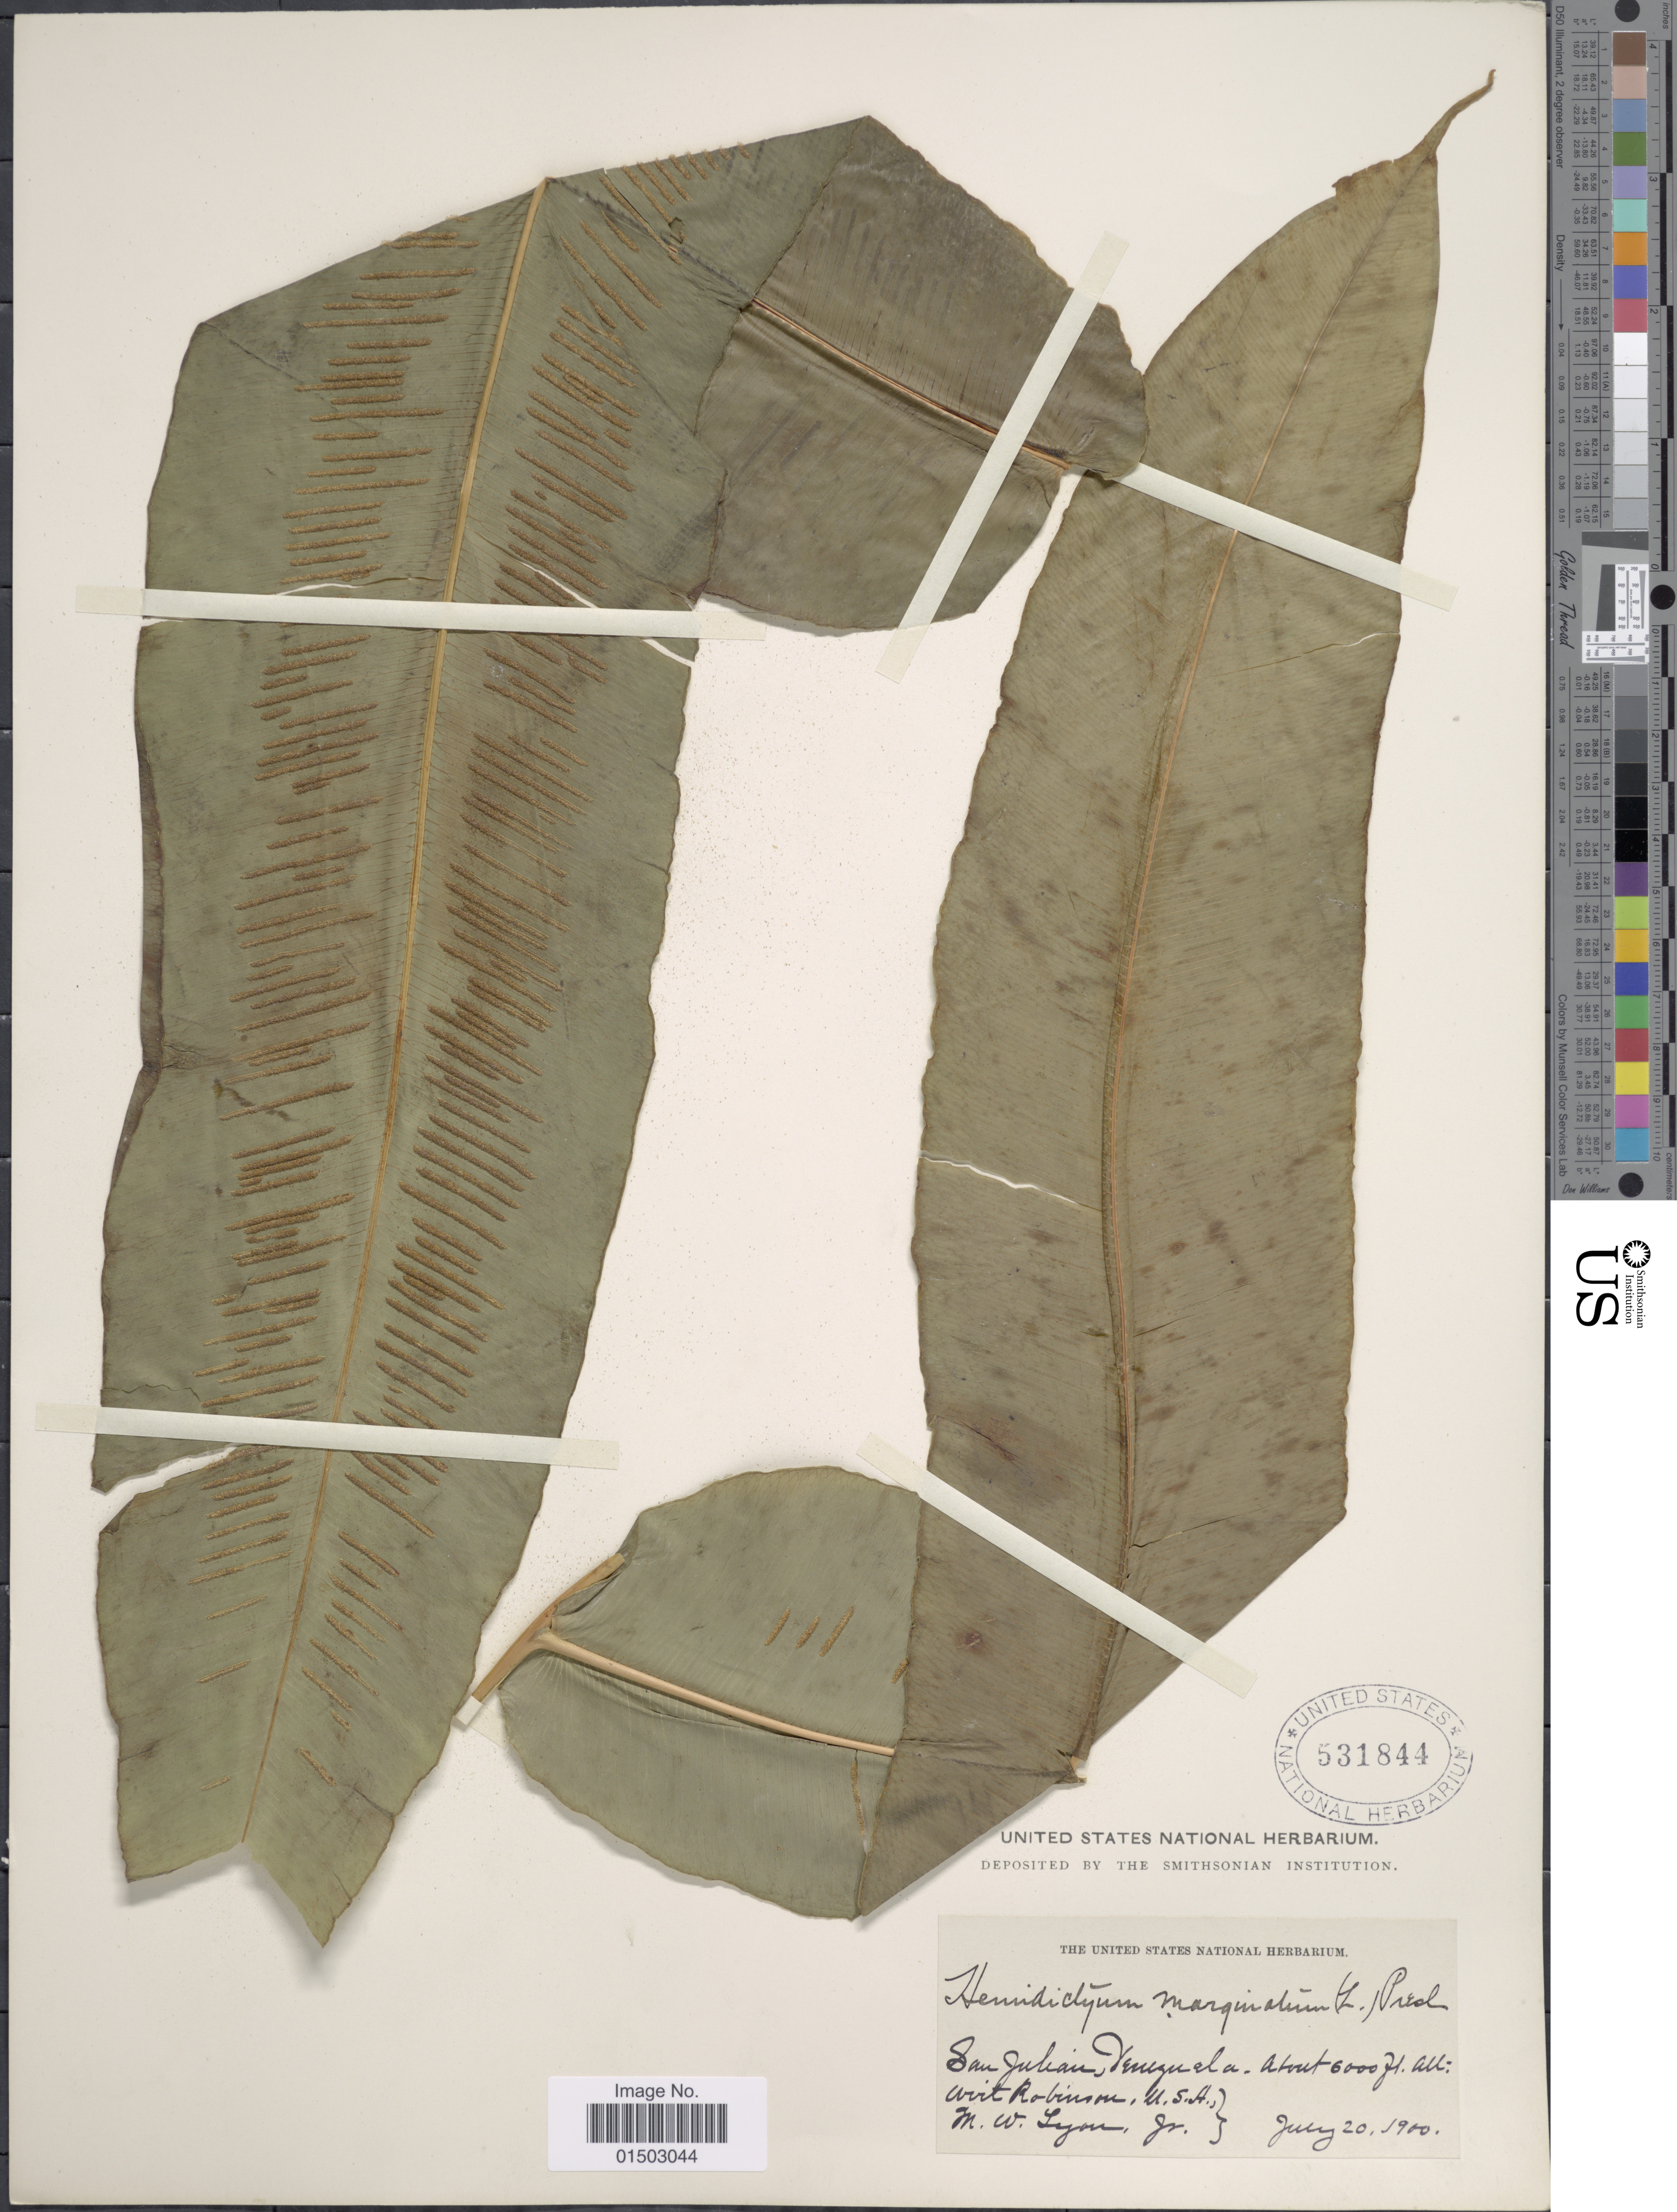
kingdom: Plantae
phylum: Tracheophyta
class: Polypodiopsida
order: Polypodiales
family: Hemidictyaceae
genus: Hemidictyum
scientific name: Hemidictyum marginatum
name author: (L.) C. Presl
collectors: M. W. Lyon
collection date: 1900-07-20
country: Venezuela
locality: San Julian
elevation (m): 1829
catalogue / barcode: US 531844